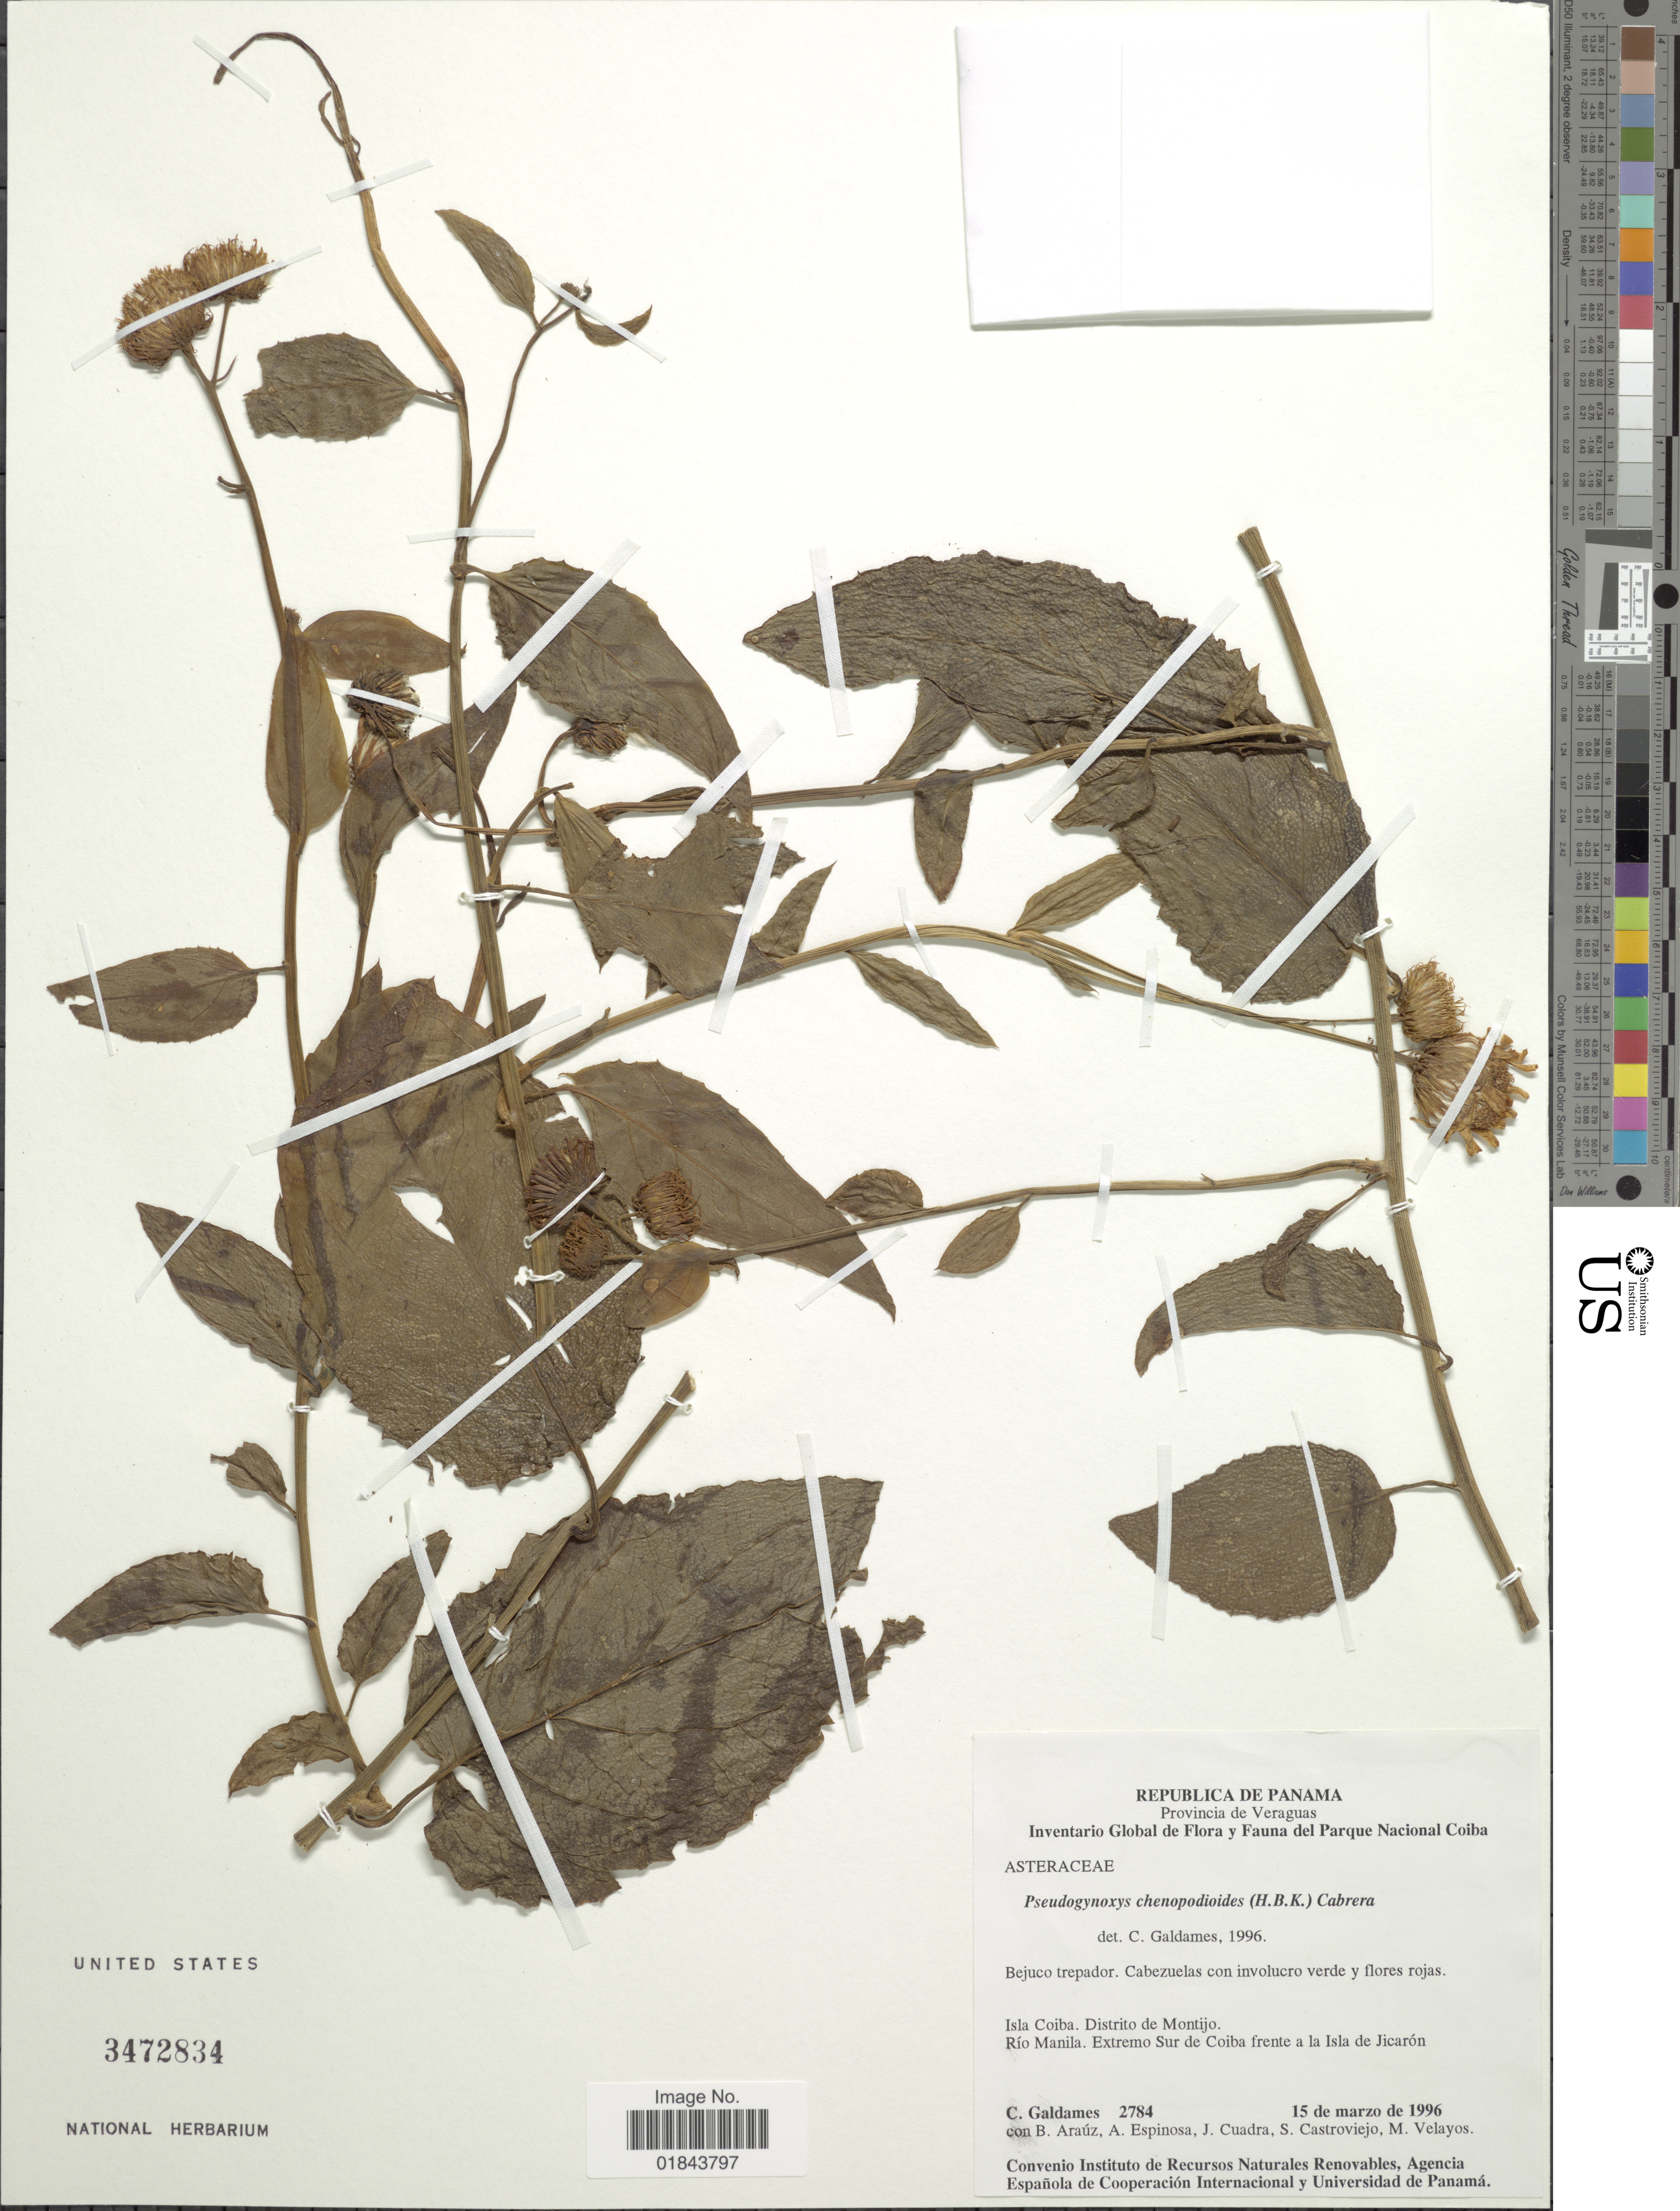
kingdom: Plantae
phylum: Tracheophyta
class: Magnoliopsida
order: Asterales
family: Asteraceae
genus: Pseudogynoxys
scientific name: Pseudogynoxys chenopodioides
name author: (Kunth) Cabrera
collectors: C. Galdames, B. Araúz, A. Espinosa, J. Cuadra & et al.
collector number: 2784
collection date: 1996-03-15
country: Panama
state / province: Veraguas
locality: Provincia de Veraguas. Inventario Global de Flora y Fauna del Parque Nacional Coiba. Isla Coiba. Distrito de Montijo. Río Manila. Extremo Sur de Coiba frente a la Isla de Jicarón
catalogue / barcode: US 3472834